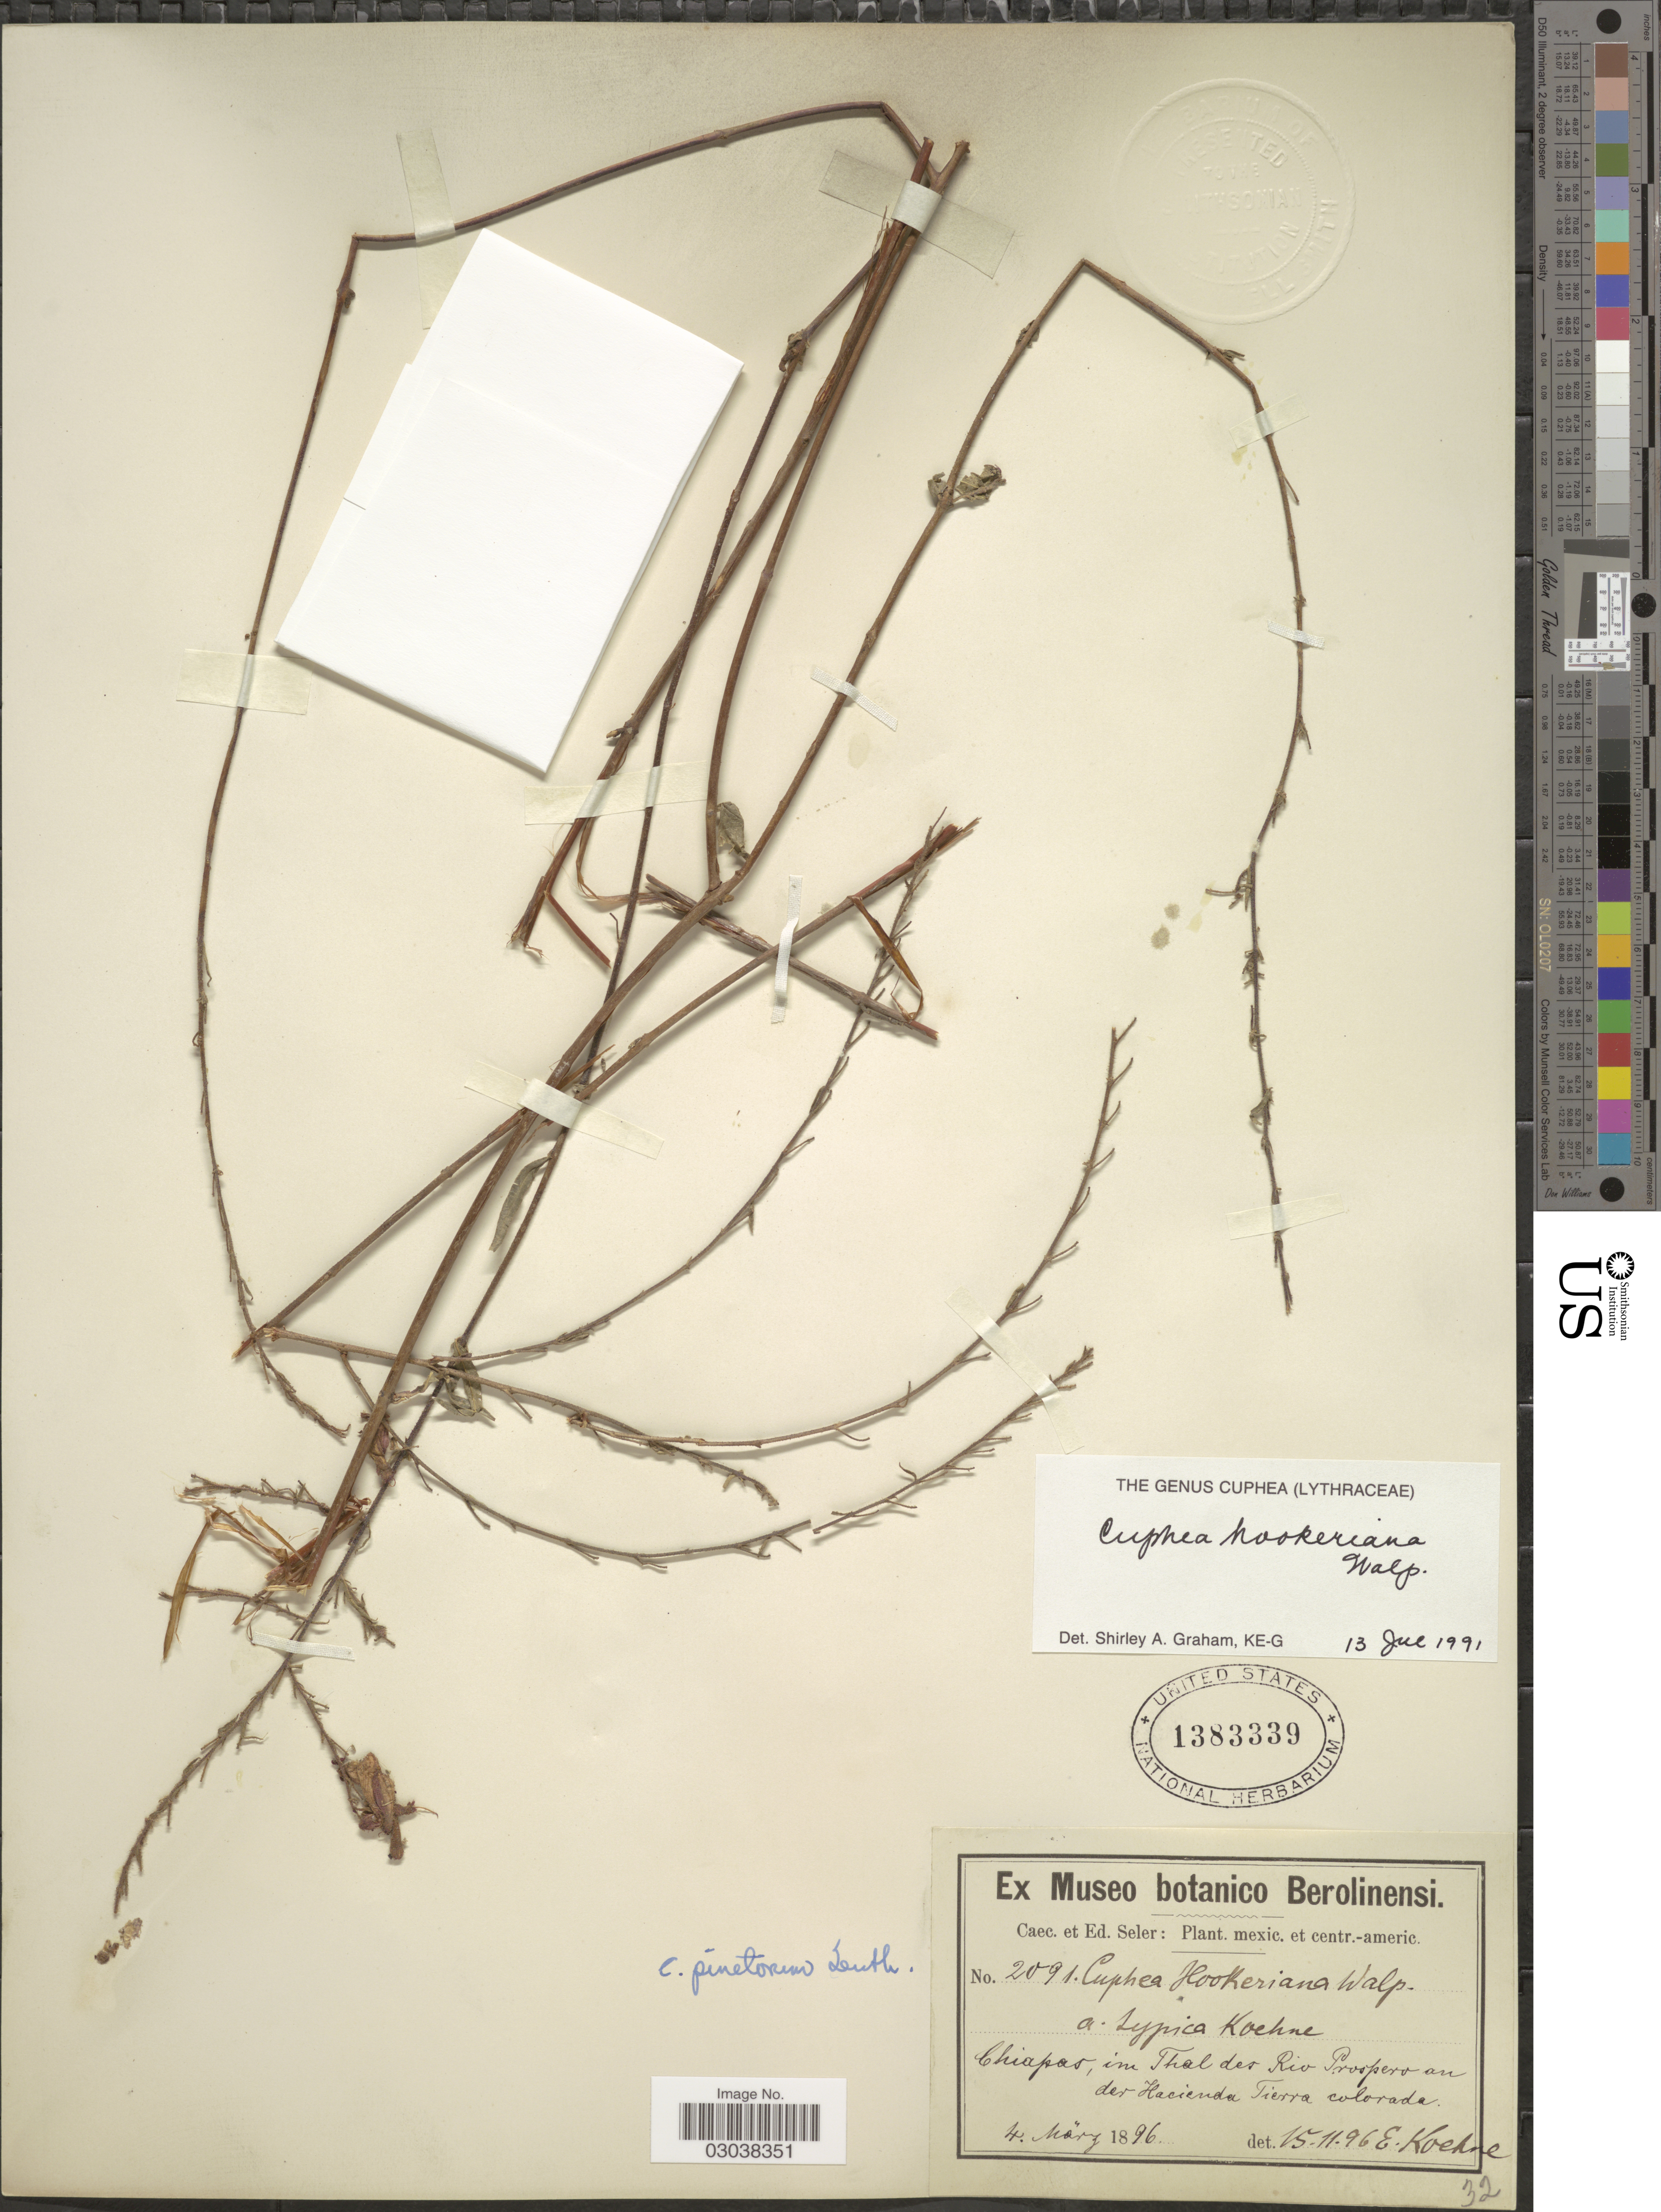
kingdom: Plantae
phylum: Tracheophyta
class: Magnoliopsida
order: Myrtales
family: Lythraceae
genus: Cuphea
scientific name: Cuphea hookeriana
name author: Walp.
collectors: C. Seler & E. G. Seler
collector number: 2091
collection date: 1896-03-04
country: Mexico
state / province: Chiapas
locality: Im Thal der Rio Prospero an der Hacienda Tierra Colorado.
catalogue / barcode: US 1383339